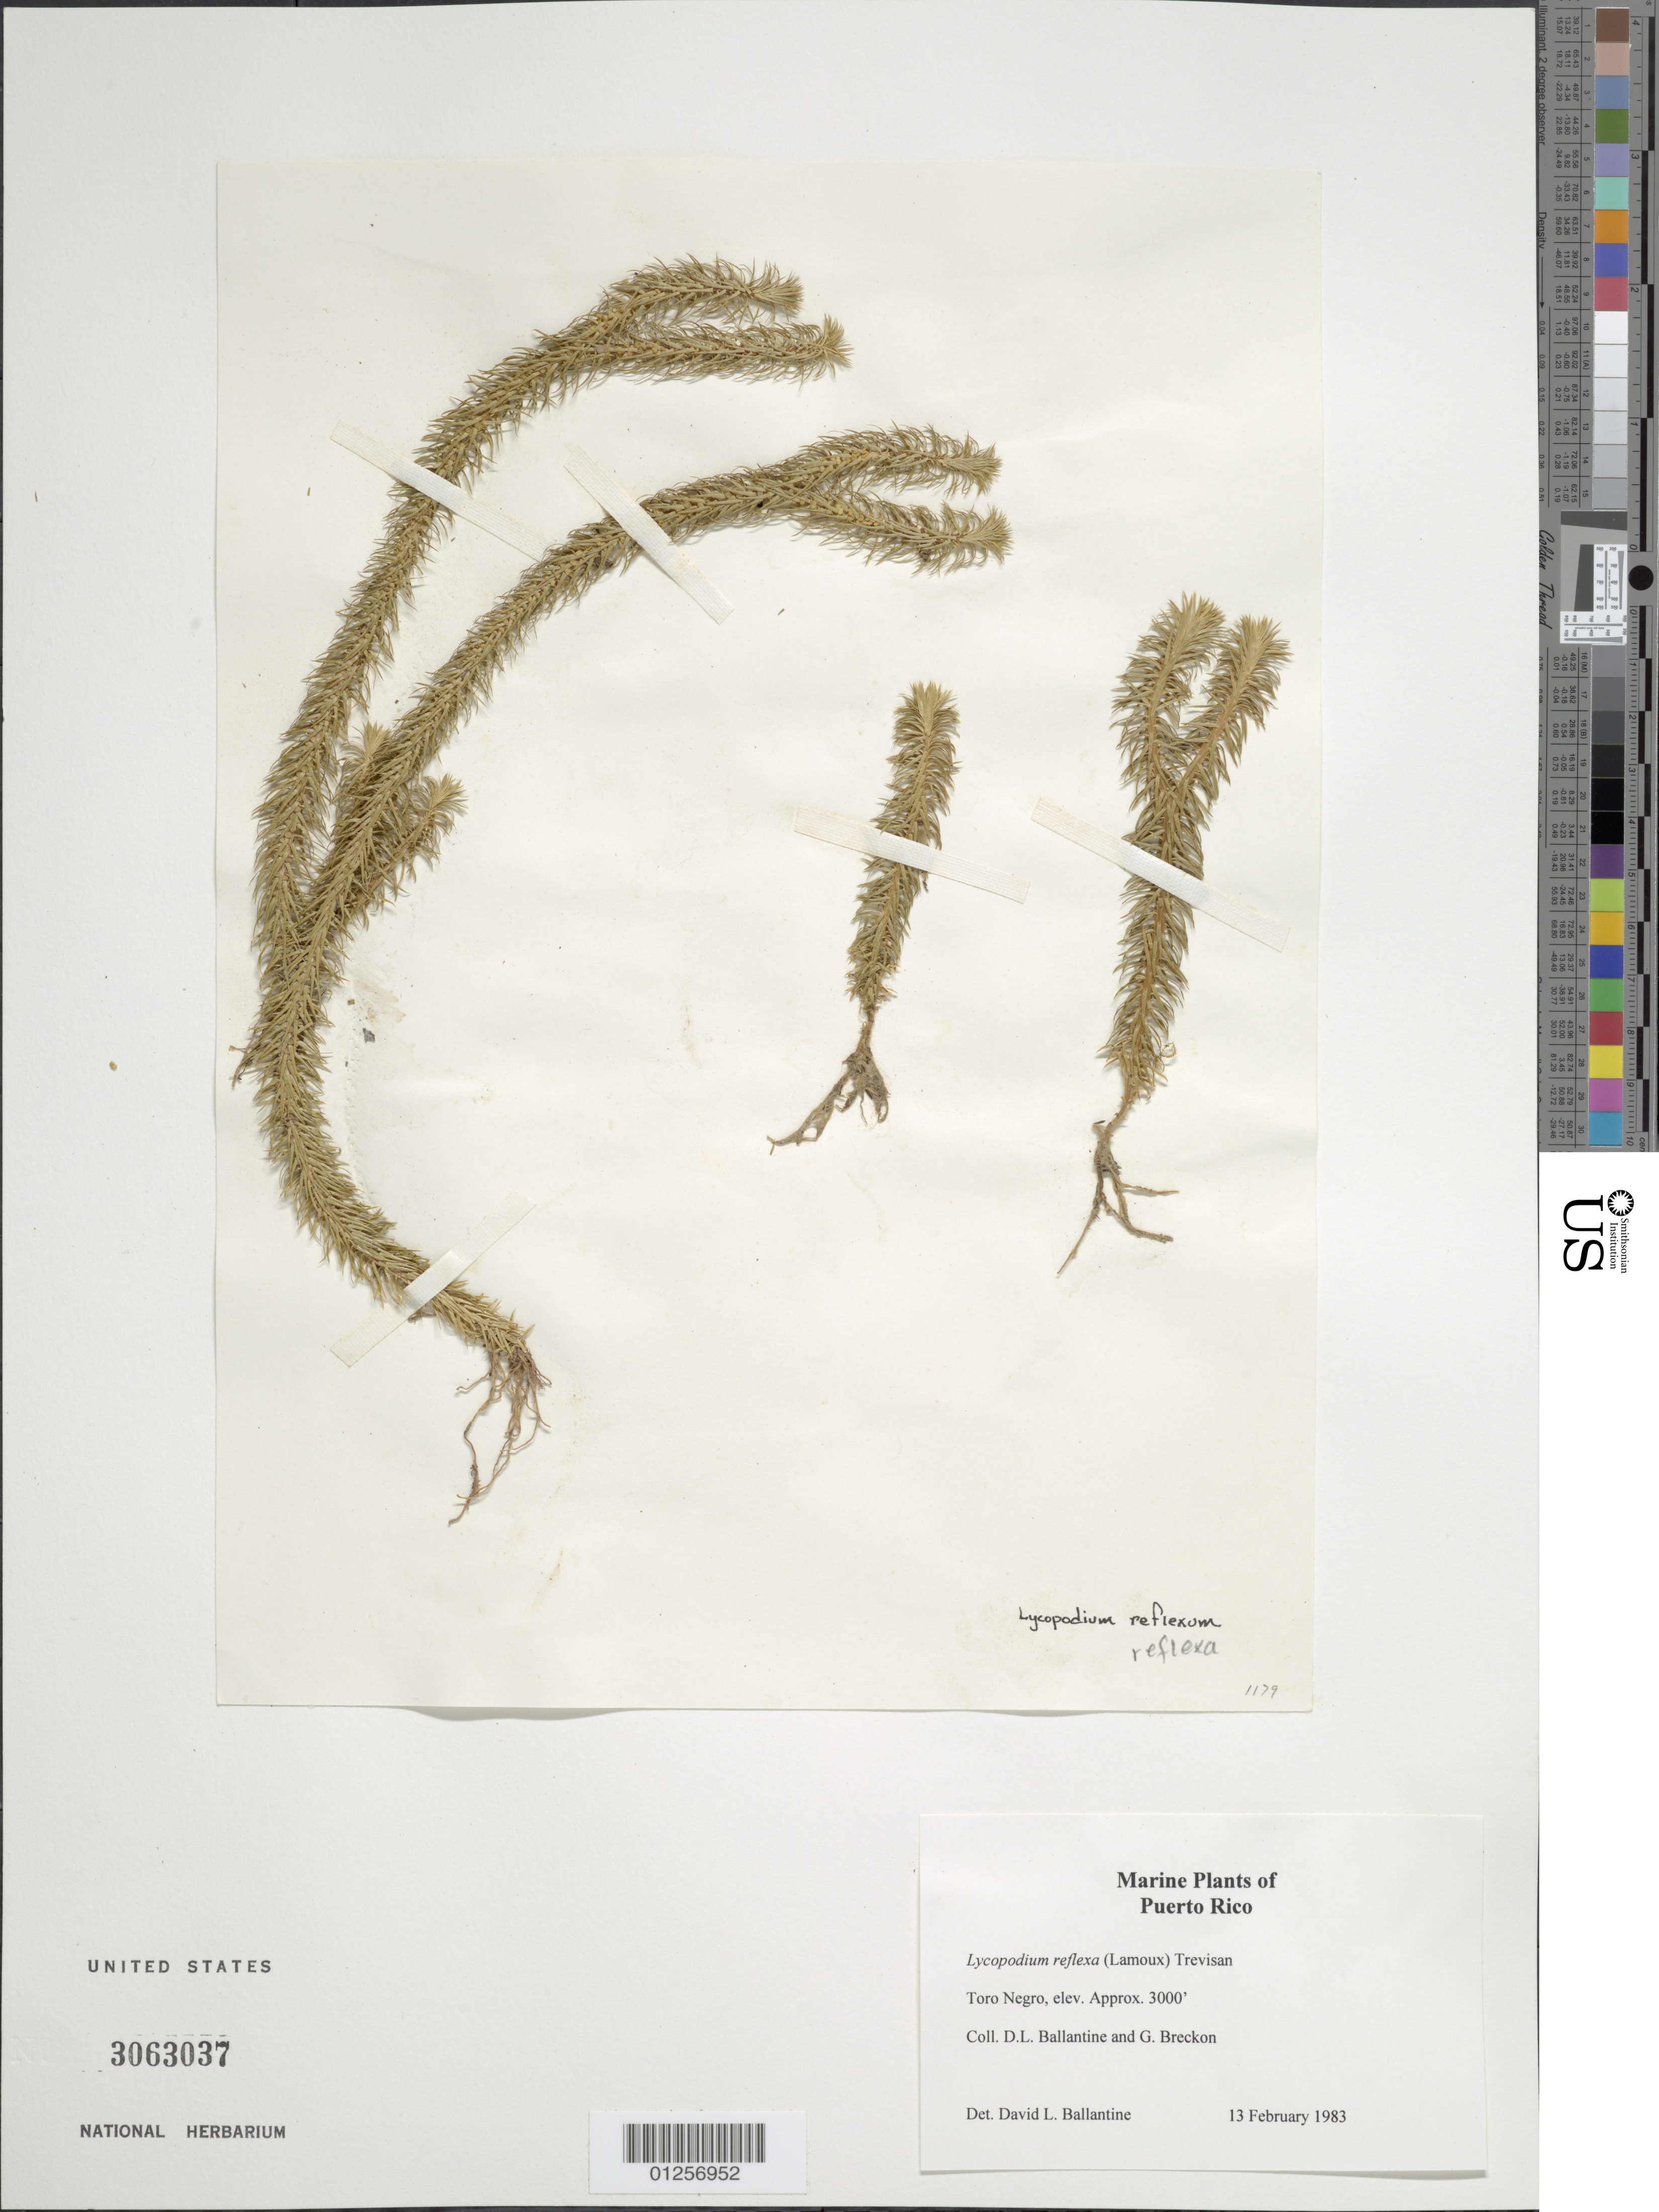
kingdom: Plantae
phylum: Tracheophyta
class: Lycopodiopsida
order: Lycopodiales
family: Lycopodiaceae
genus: Phlegmariurus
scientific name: Phlegmariurus reflexus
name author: (Lam.) B. Øllg.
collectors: D.L. Ballantine & G. Brecken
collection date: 1983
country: Puerto Rico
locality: Monte del Estado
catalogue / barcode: US 3063037